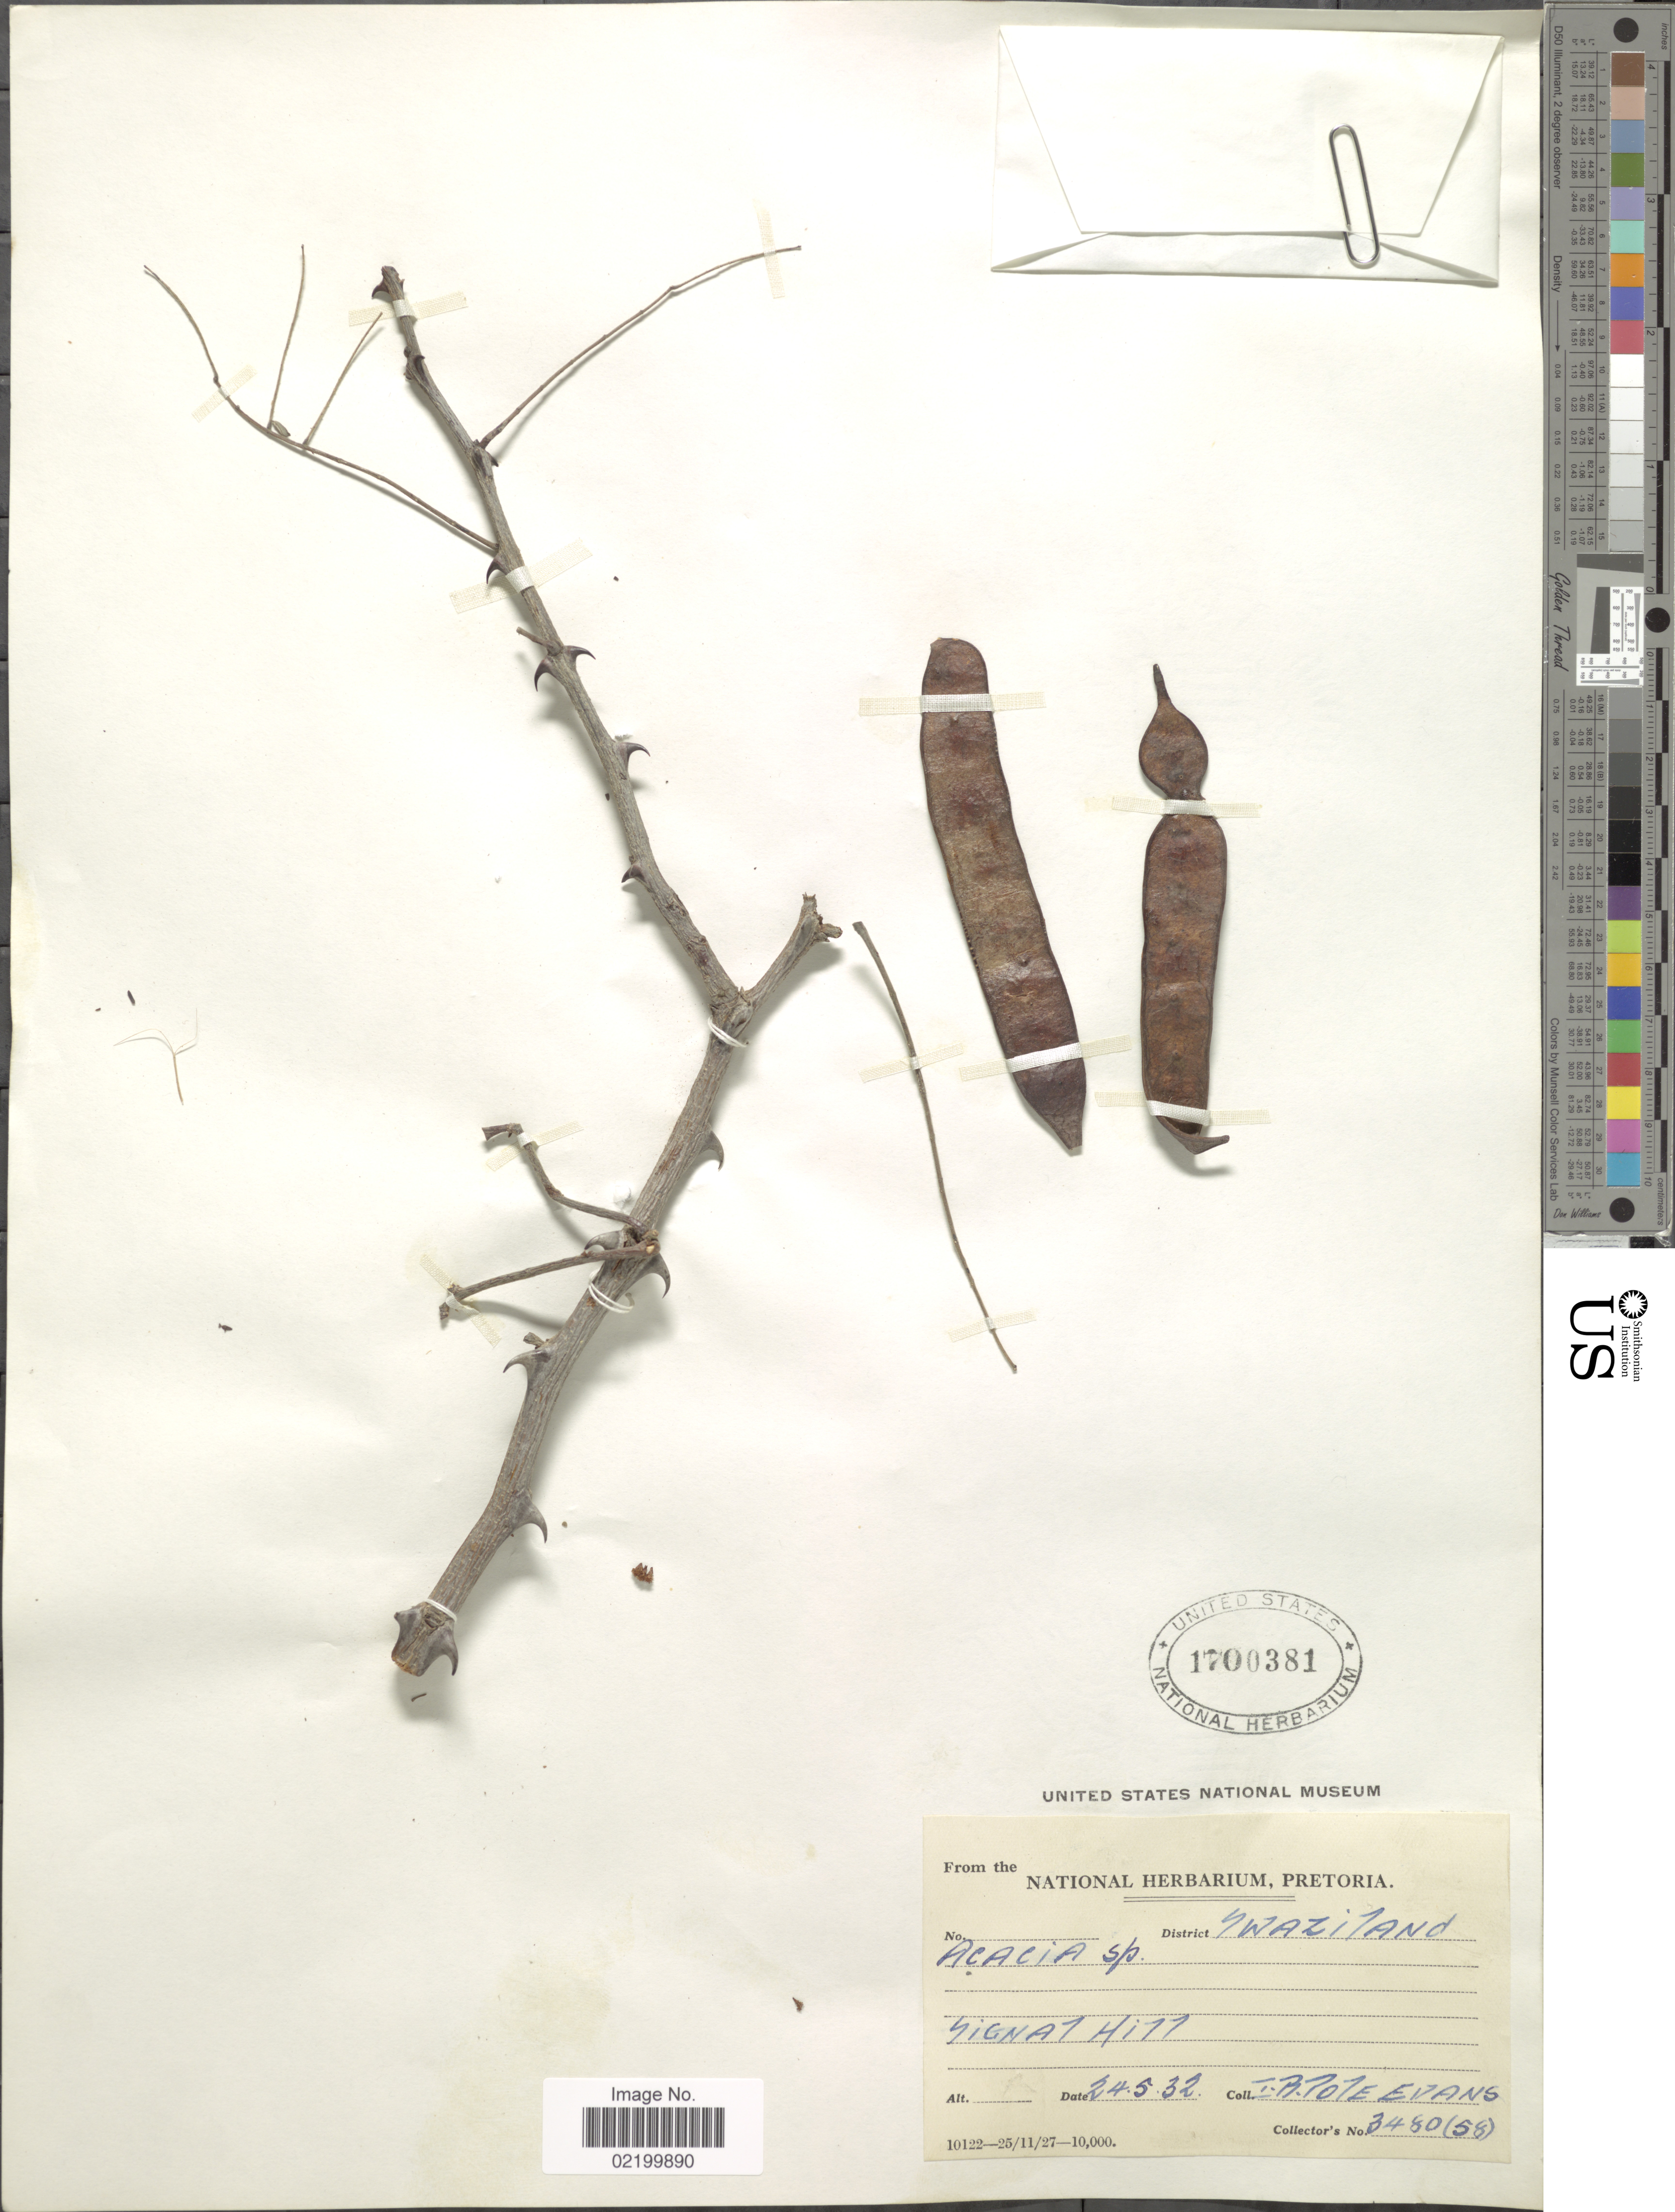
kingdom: Plantae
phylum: Tracheophyta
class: Magnoliopsida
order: Fabales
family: Fabaceae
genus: Vachellia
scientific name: Vachellia sp.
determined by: Strong, M. T., (US), Smithsonian Institution - National Museum of Natural History (UNITED STATES)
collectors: I. B. Pole-Evans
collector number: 3480(58)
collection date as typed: Transcribed d/m/y: 25/5/32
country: Eswatini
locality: Signat Hill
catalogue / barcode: US 1700381